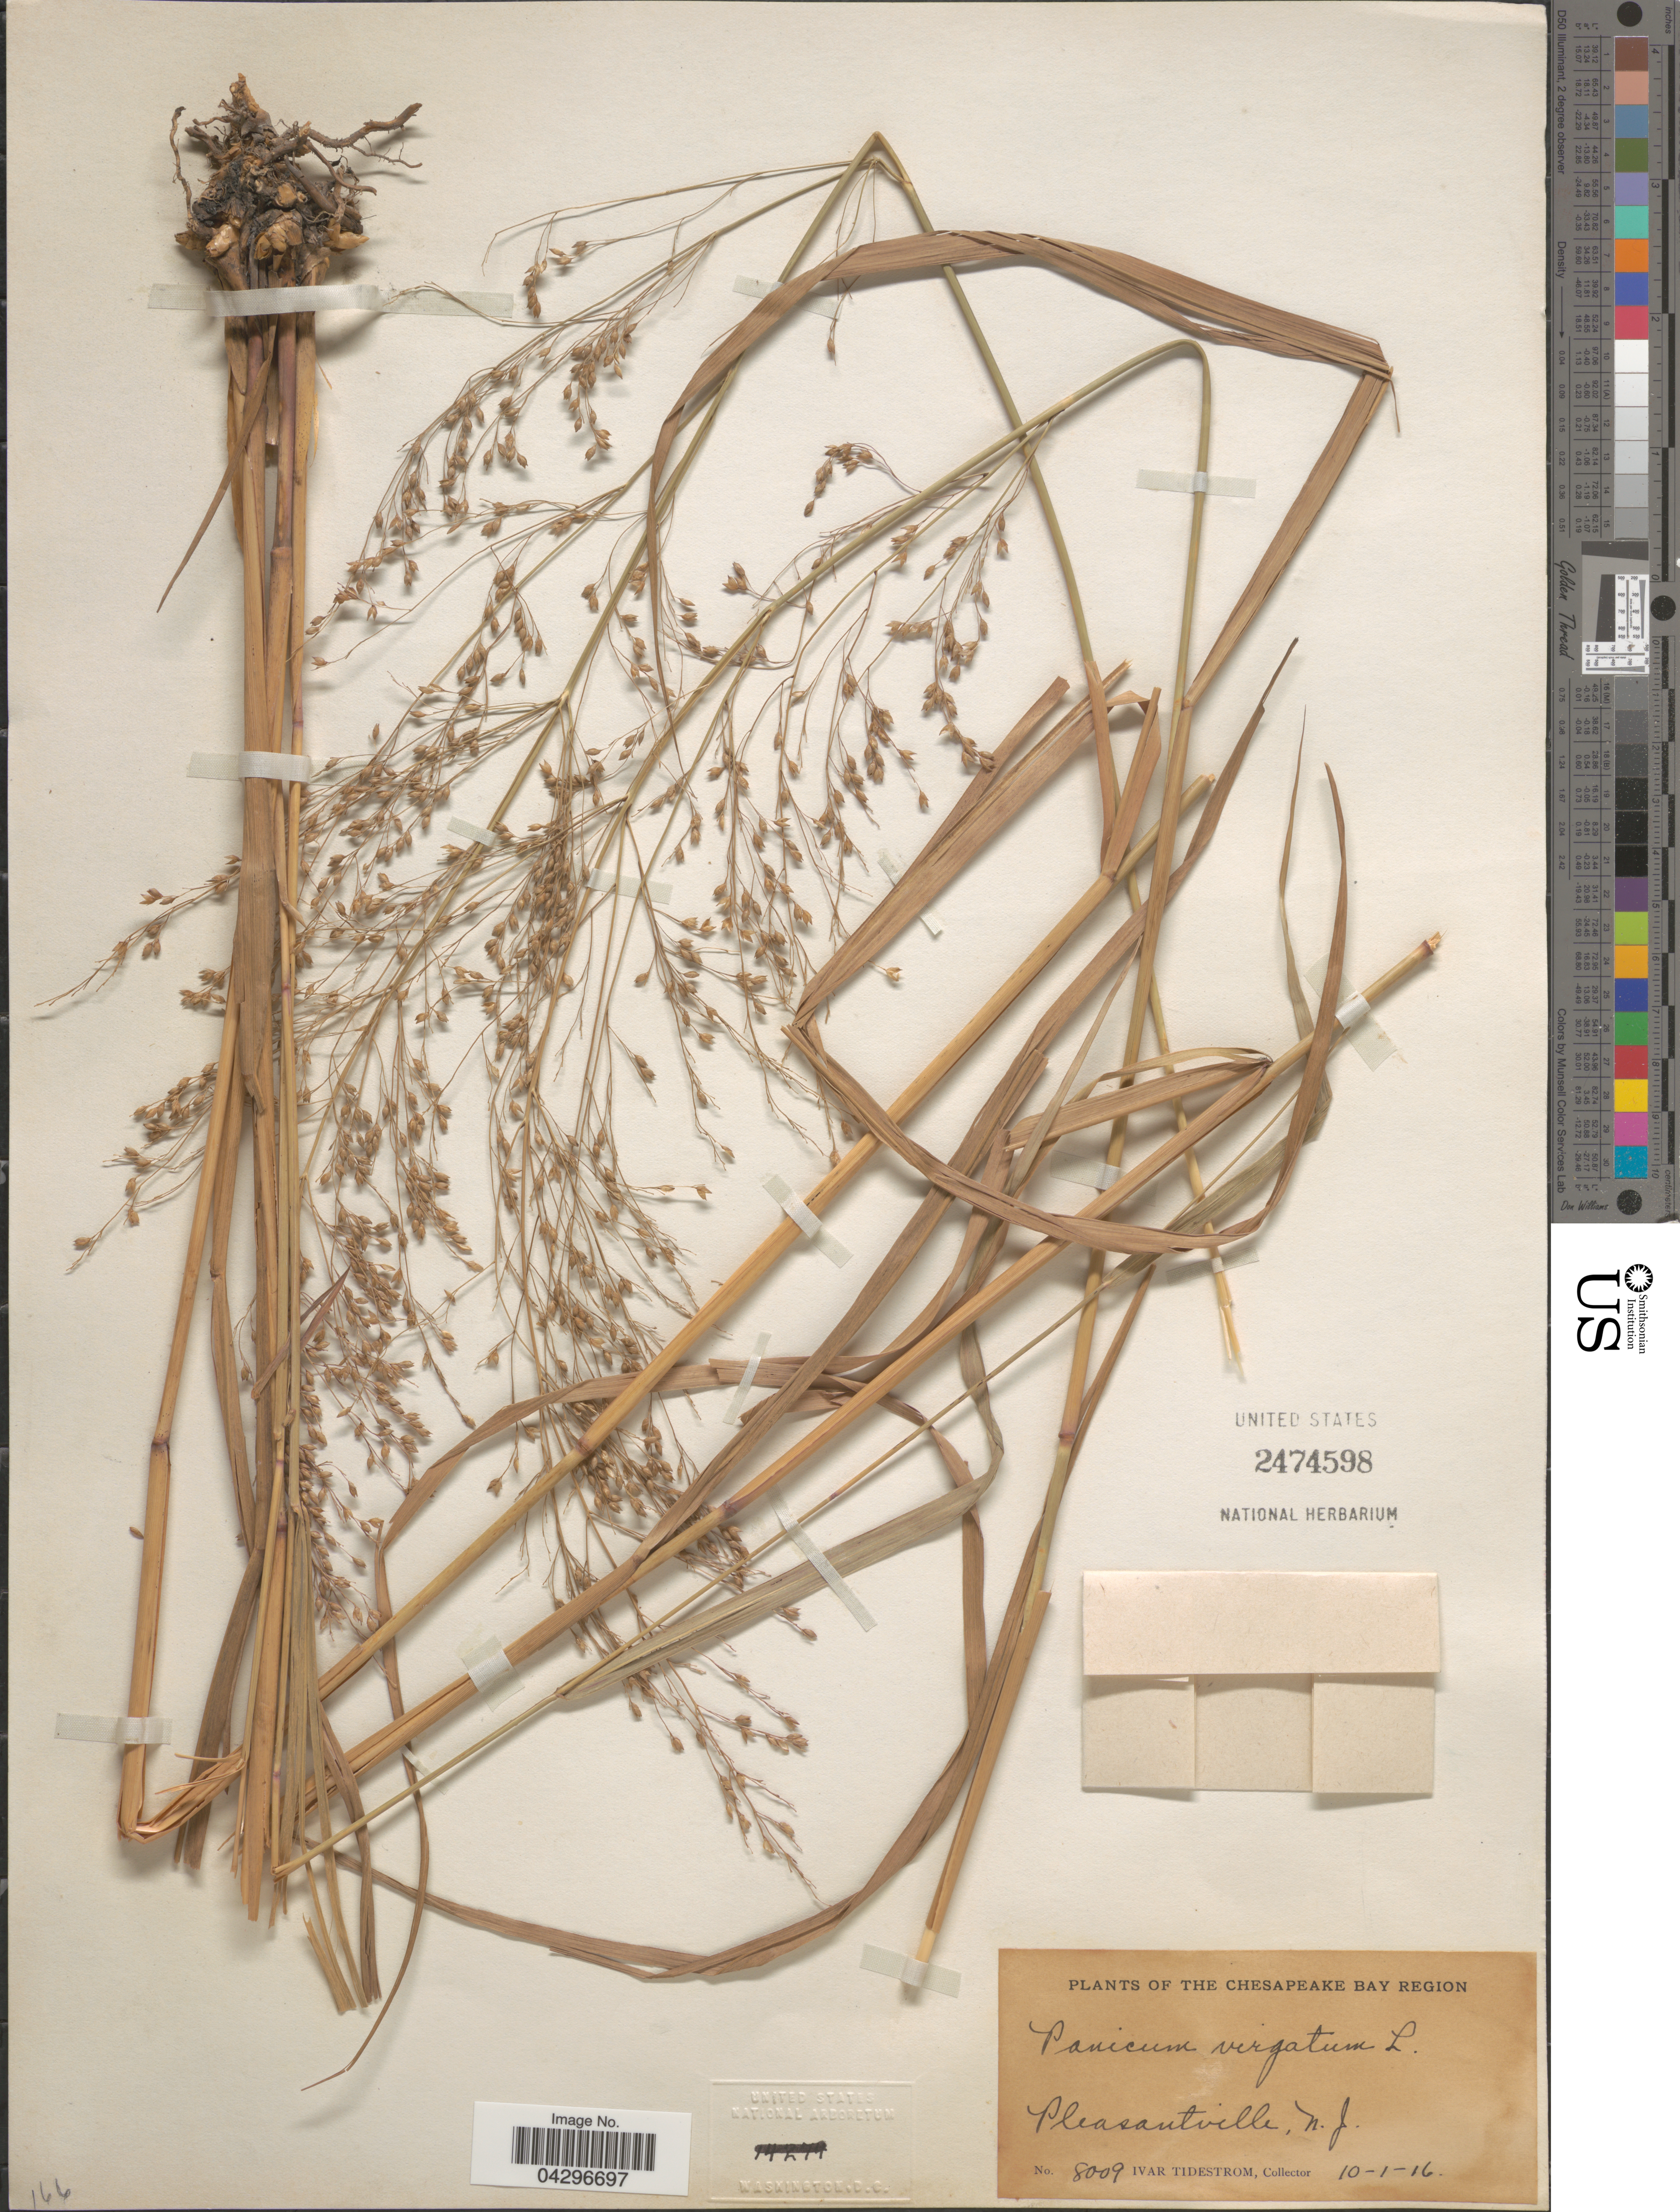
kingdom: Plantae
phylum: Tracheophyta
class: Liliopsida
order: Poales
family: Poaceae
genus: Panicum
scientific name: Panicum virgatum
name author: L.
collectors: I. F. Tidestrom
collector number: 8009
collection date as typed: Transcribed d/m/y: 1/10/16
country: United States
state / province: New Jersey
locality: The Chesapeake Bay Region. Pleasantville.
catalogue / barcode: US 2474598